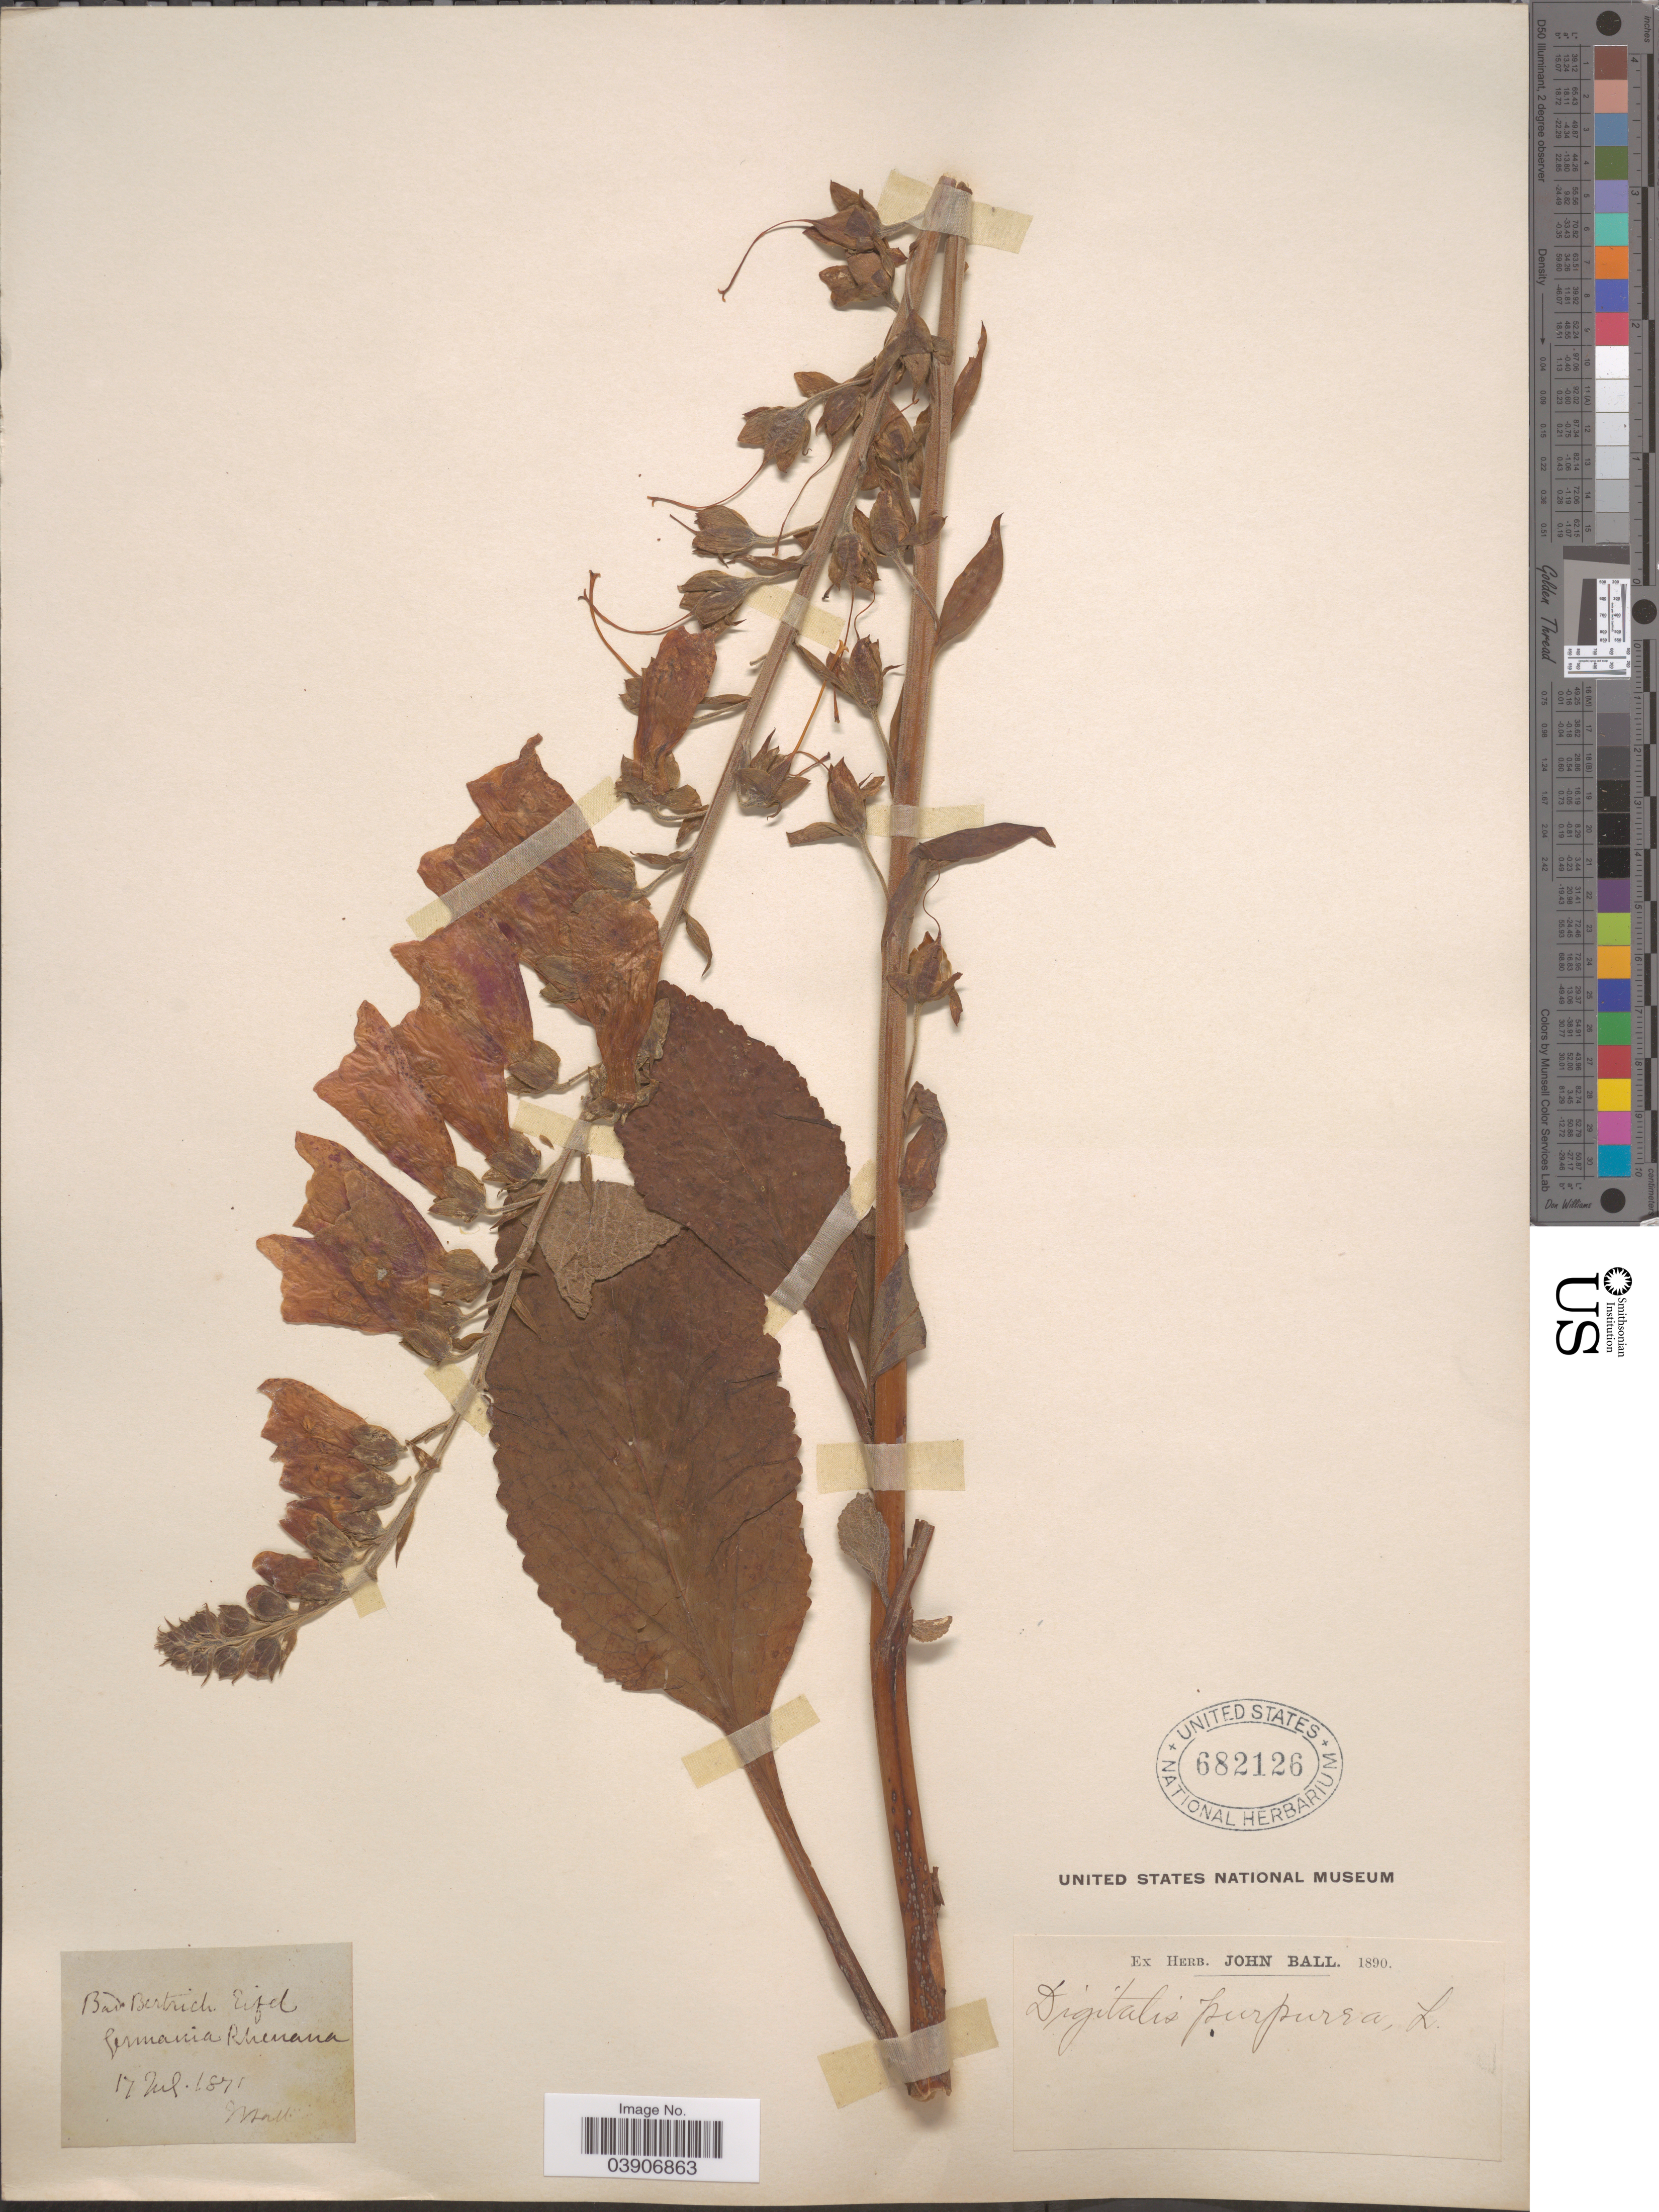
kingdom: Plantae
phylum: Tracheophyta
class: Magnoliopsida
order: Lamiales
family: Plantaginaceae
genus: Digitalis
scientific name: Digitalis purpurea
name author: L.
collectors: J. Ball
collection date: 1871-07-17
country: Germany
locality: Bad bertrich Eifel.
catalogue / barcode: US 682126